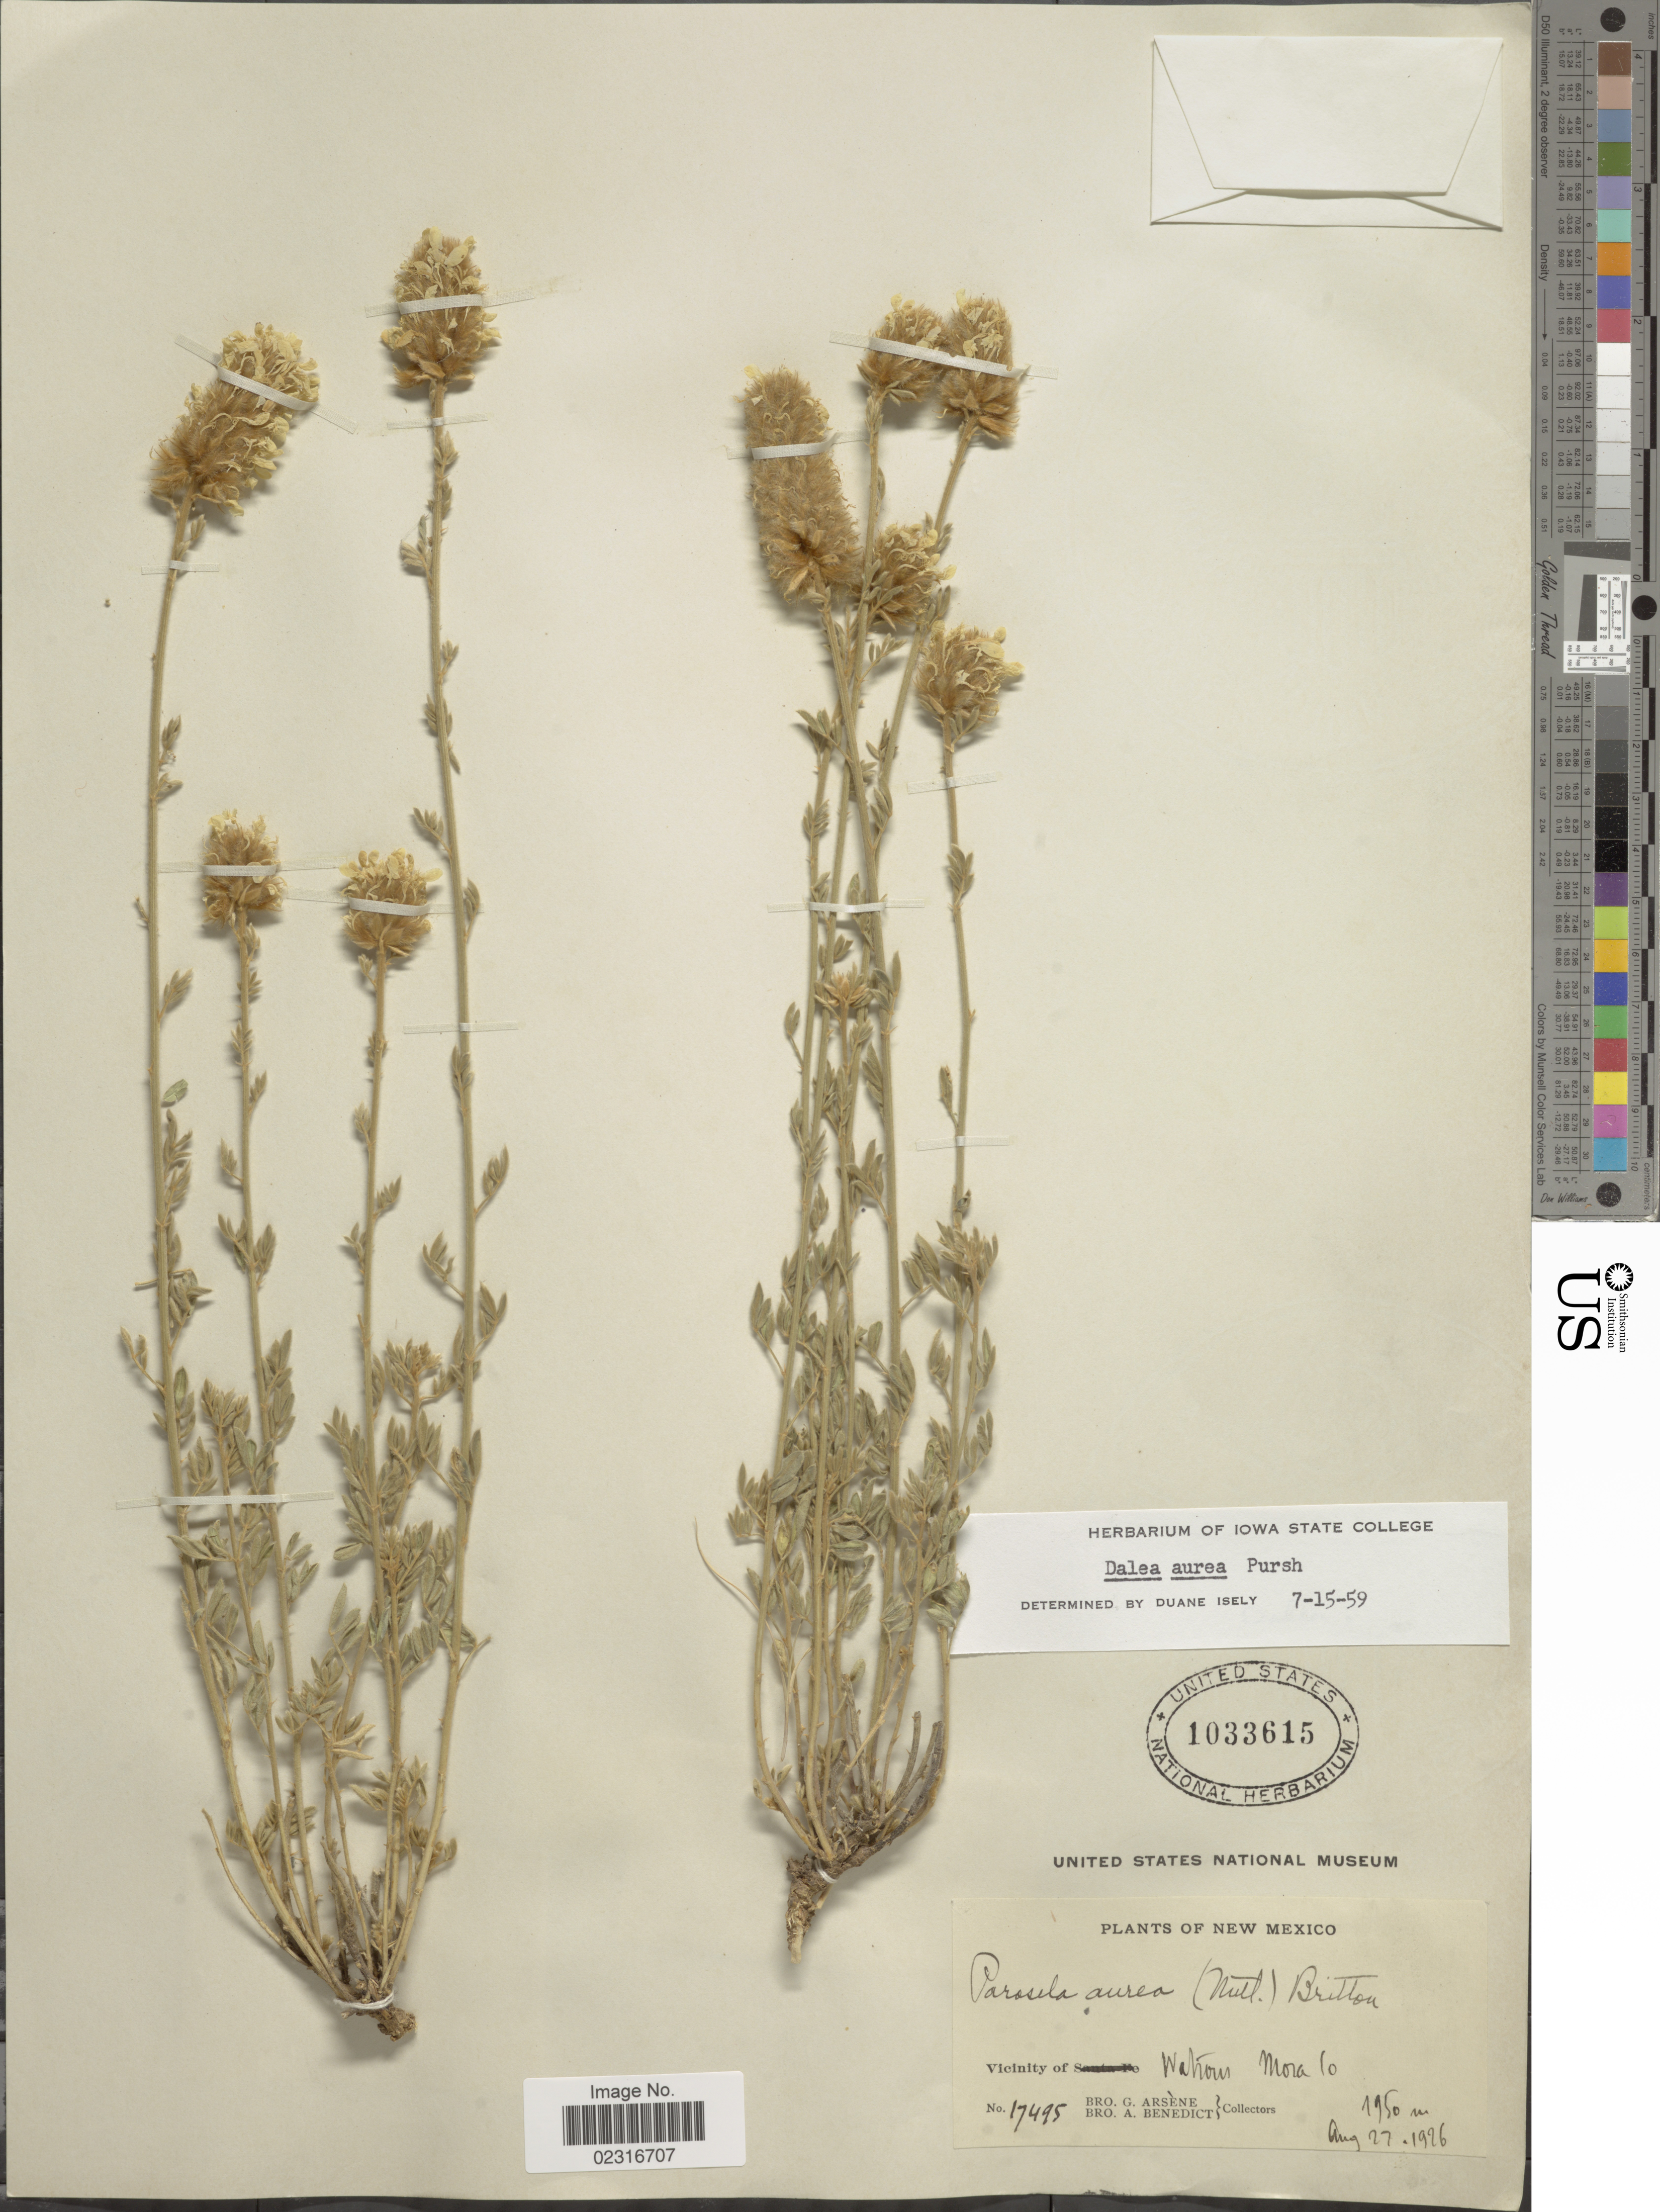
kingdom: Plantae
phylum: Tracheophyta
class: Magnoliopsida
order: Fabales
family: Fabaceae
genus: Dalea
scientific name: Dalea aurea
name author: Nutt. ex Pursh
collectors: Bro. G. Arsène & B. Ayers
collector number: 17495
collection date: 1926-08-27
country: United States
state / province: New Mexico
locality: Vicinity of Watrous Moralo.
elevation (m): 1950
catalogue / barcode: US 1033615